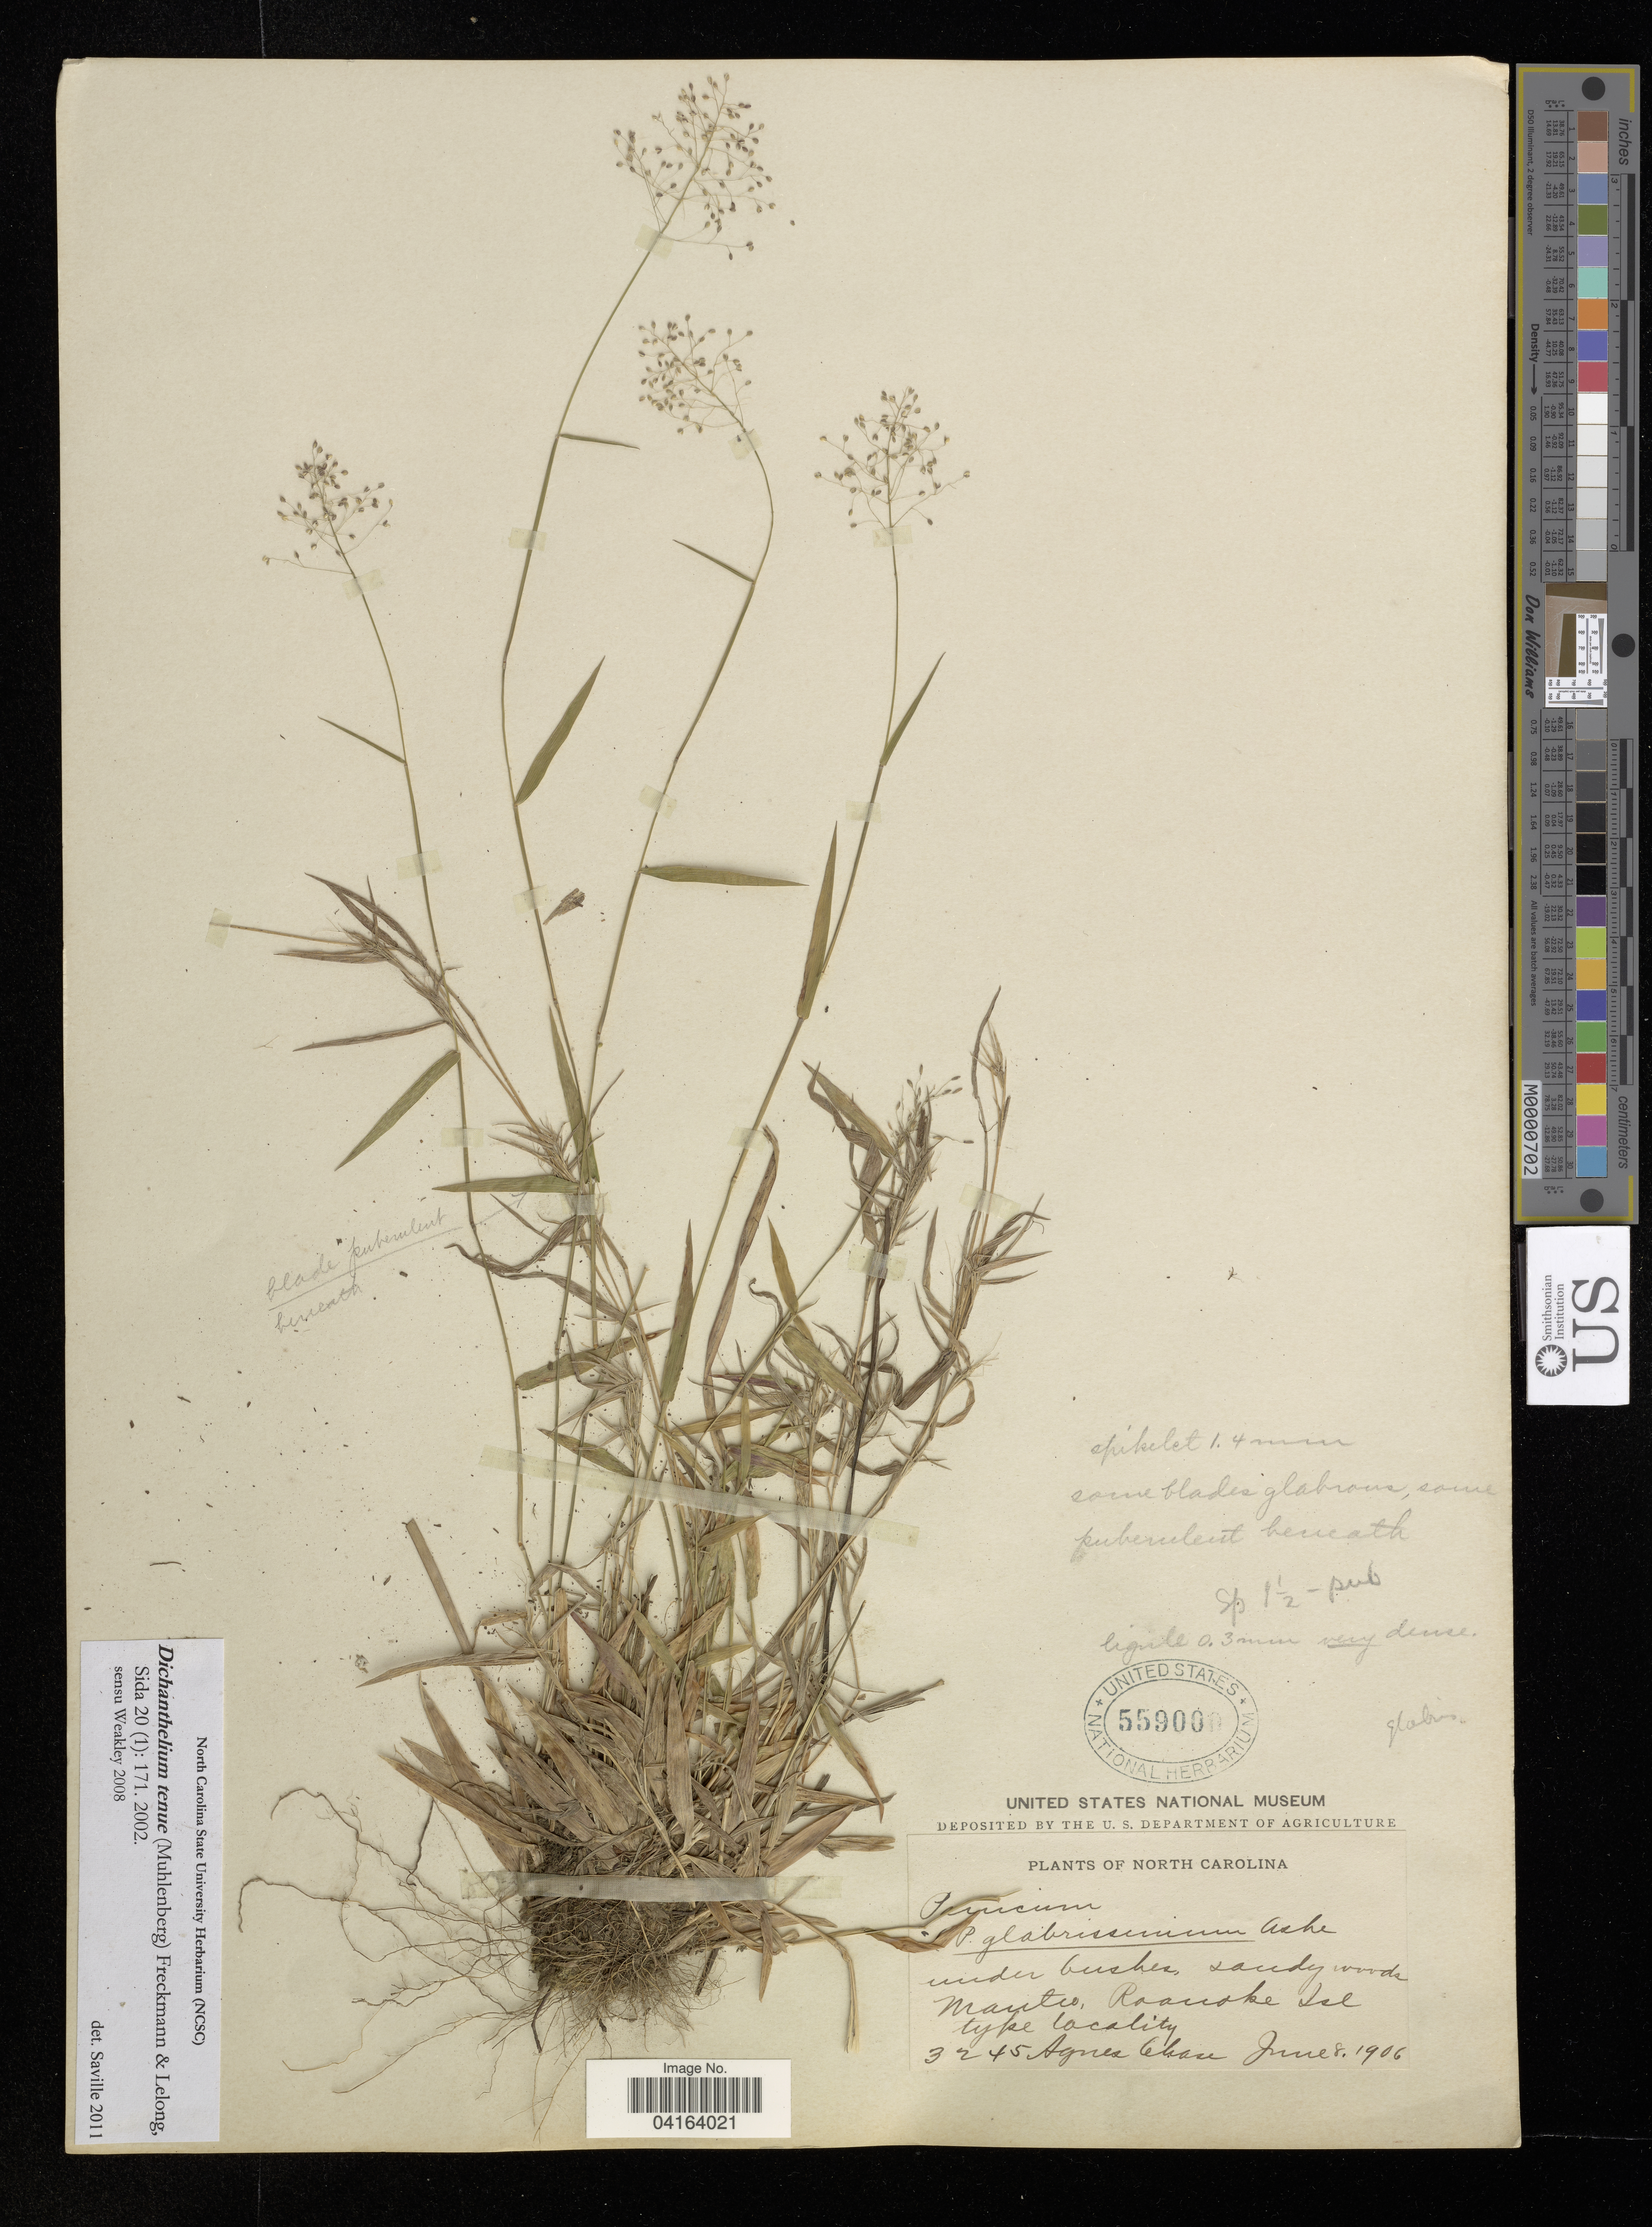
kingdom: Plantae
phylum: Tracheophyta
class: Liliopsida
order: Poales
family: Poaceae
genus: Dichanthelium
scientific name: Dichanthelium tenue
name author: (Muhl.) Freckmann & Lelong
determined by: Saville, A. C., (NCSC), North Carolina State University (UNITED STATES)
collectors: A. Chase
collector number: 3245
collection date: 1906-06-08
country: United States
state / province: North Carolina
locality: Manteo, Roanoke Isle.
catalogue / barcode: US 559000